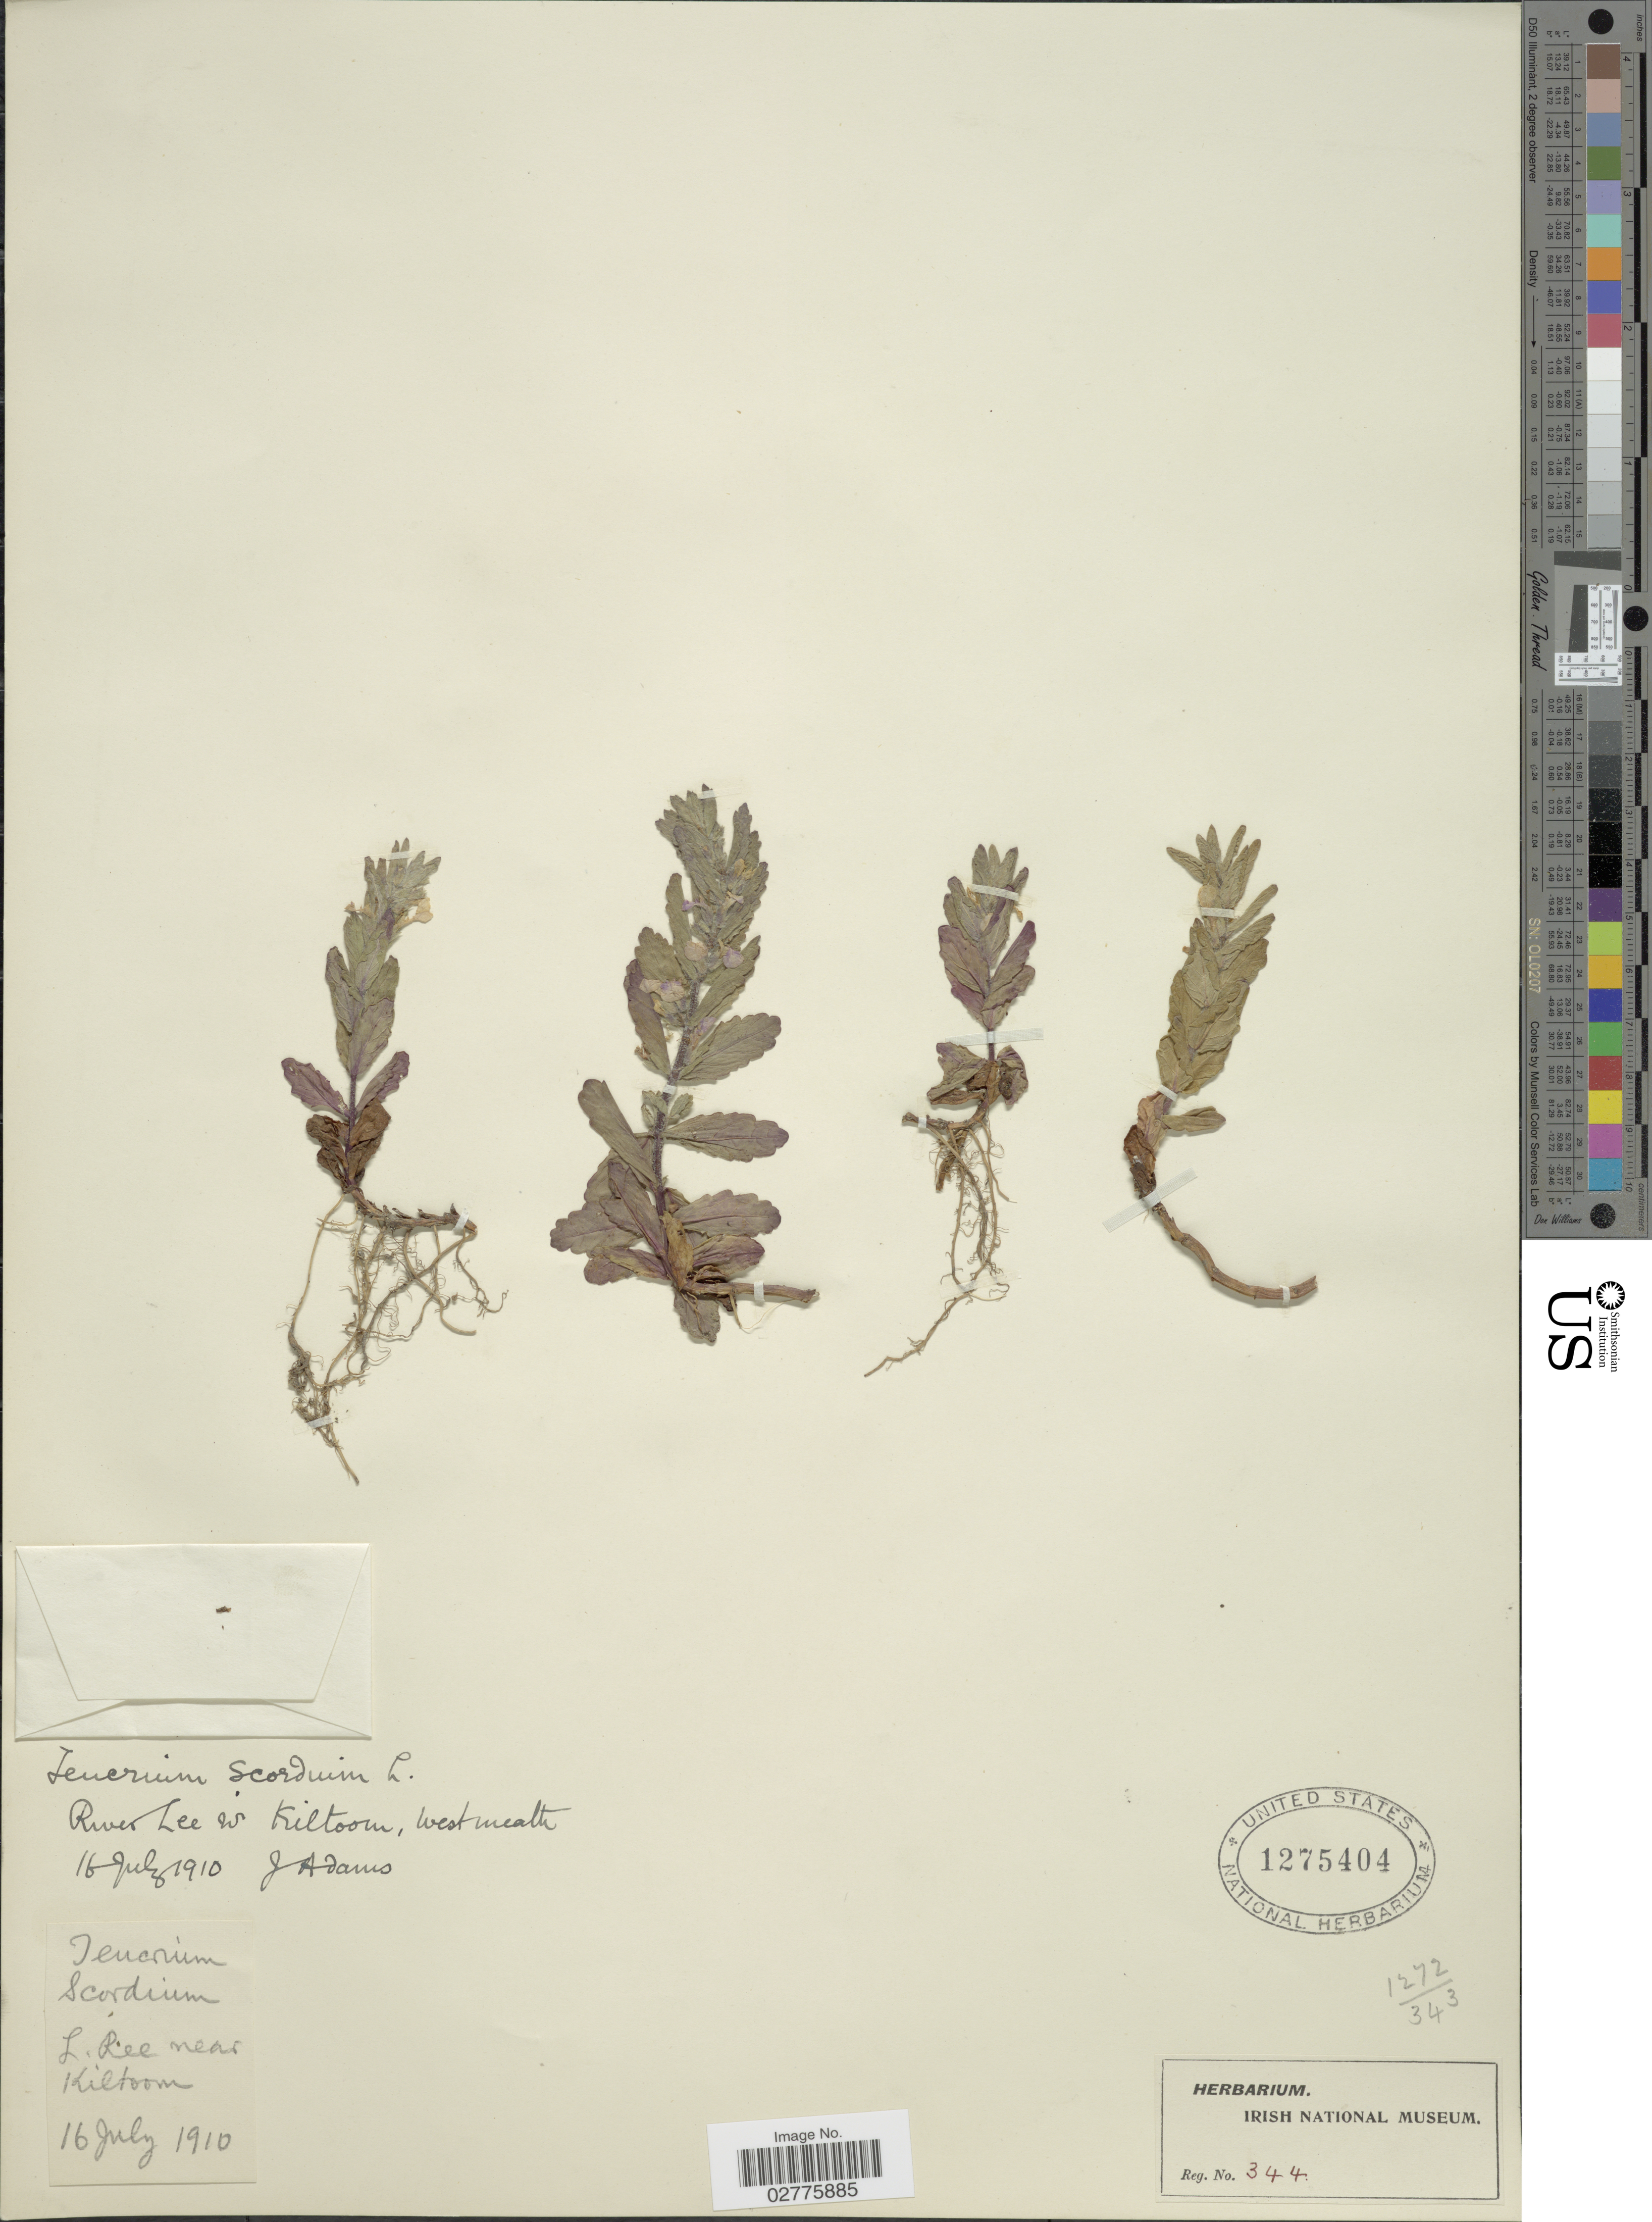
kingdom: Plantae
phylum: Tracheophyta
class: Magnoliopsida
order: Lamiales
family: Lamiaceae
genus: Teucrium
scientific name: Teucrium scordium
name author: L.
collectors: J. Adams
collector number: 344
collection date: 1910-07-16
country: Ireland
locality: River Lee near Kiltoom, Westmeath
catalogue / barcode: US 1275404